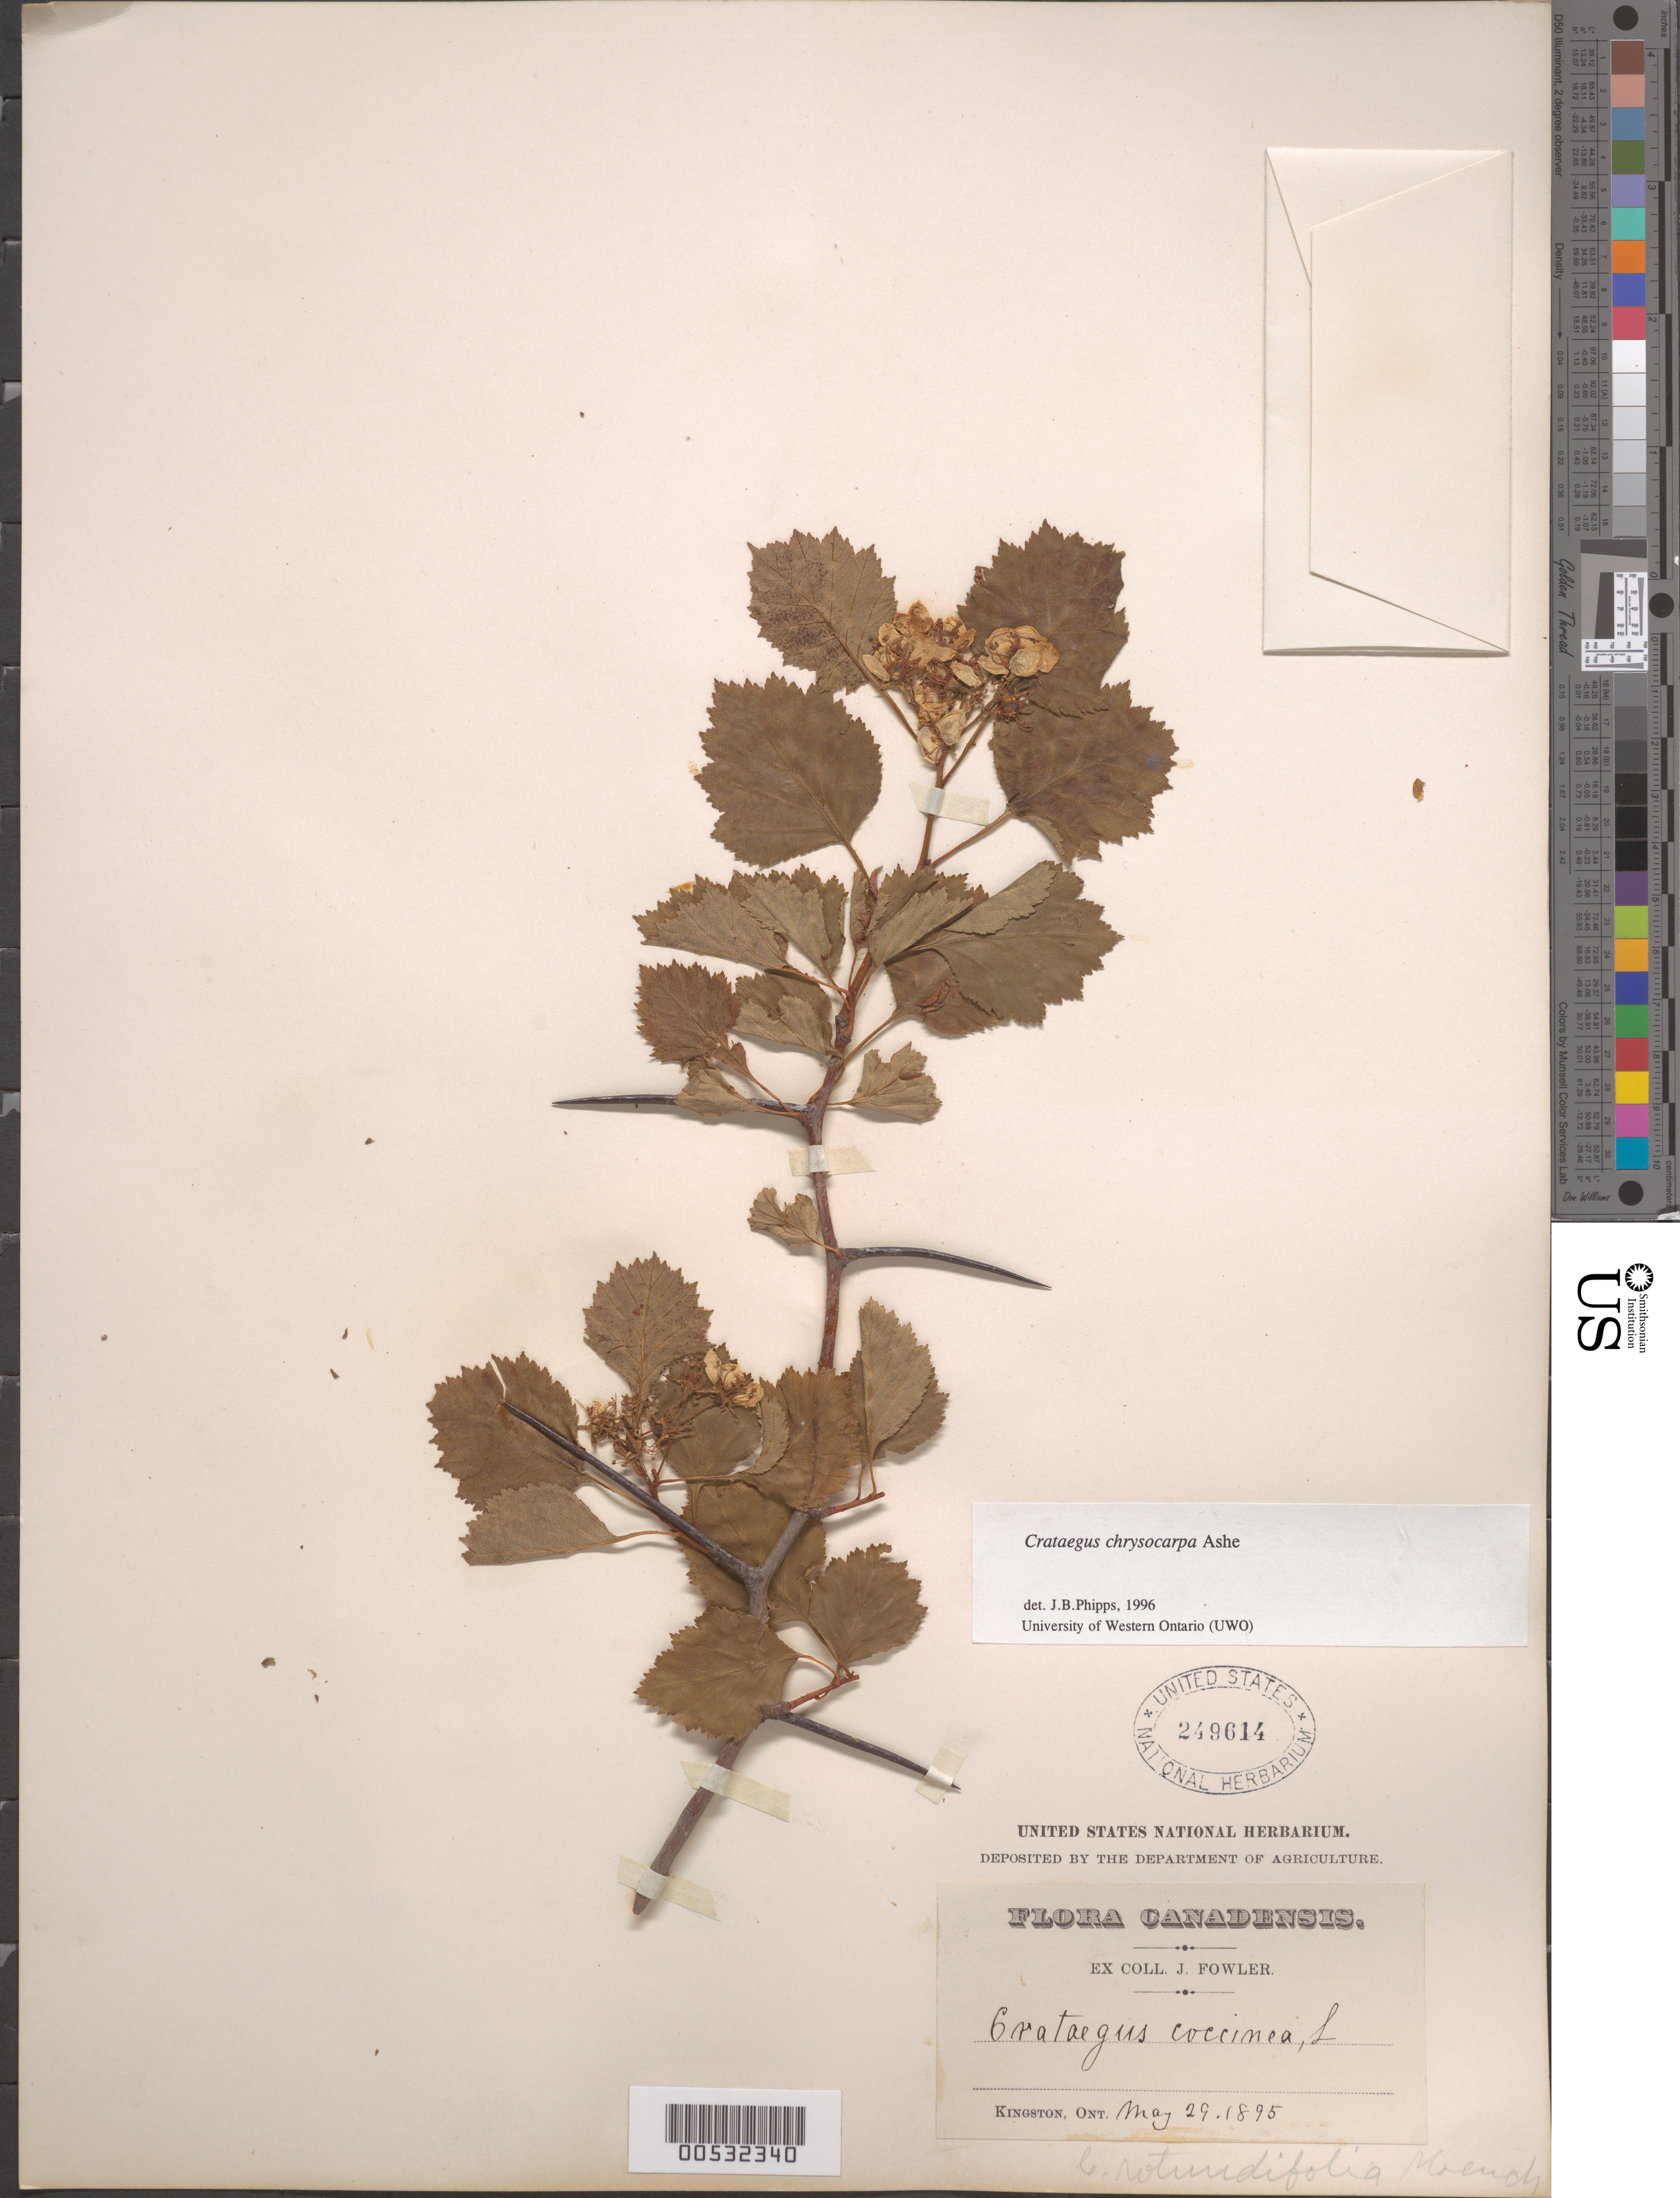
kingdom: Plantae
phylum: Tracheophyta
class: Magnoliopsida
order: Rosales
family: Rosaceae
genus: Crataegus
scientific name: Crataegus chrysocarpa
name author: Ashe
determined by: Phipps, James B., (UWO), University of Western Ontario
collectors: J. P. Fowler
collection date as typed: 29 May 1895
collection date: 1895-05-29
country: Canada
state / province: Ontario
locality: Kingston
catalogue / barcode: US 249614